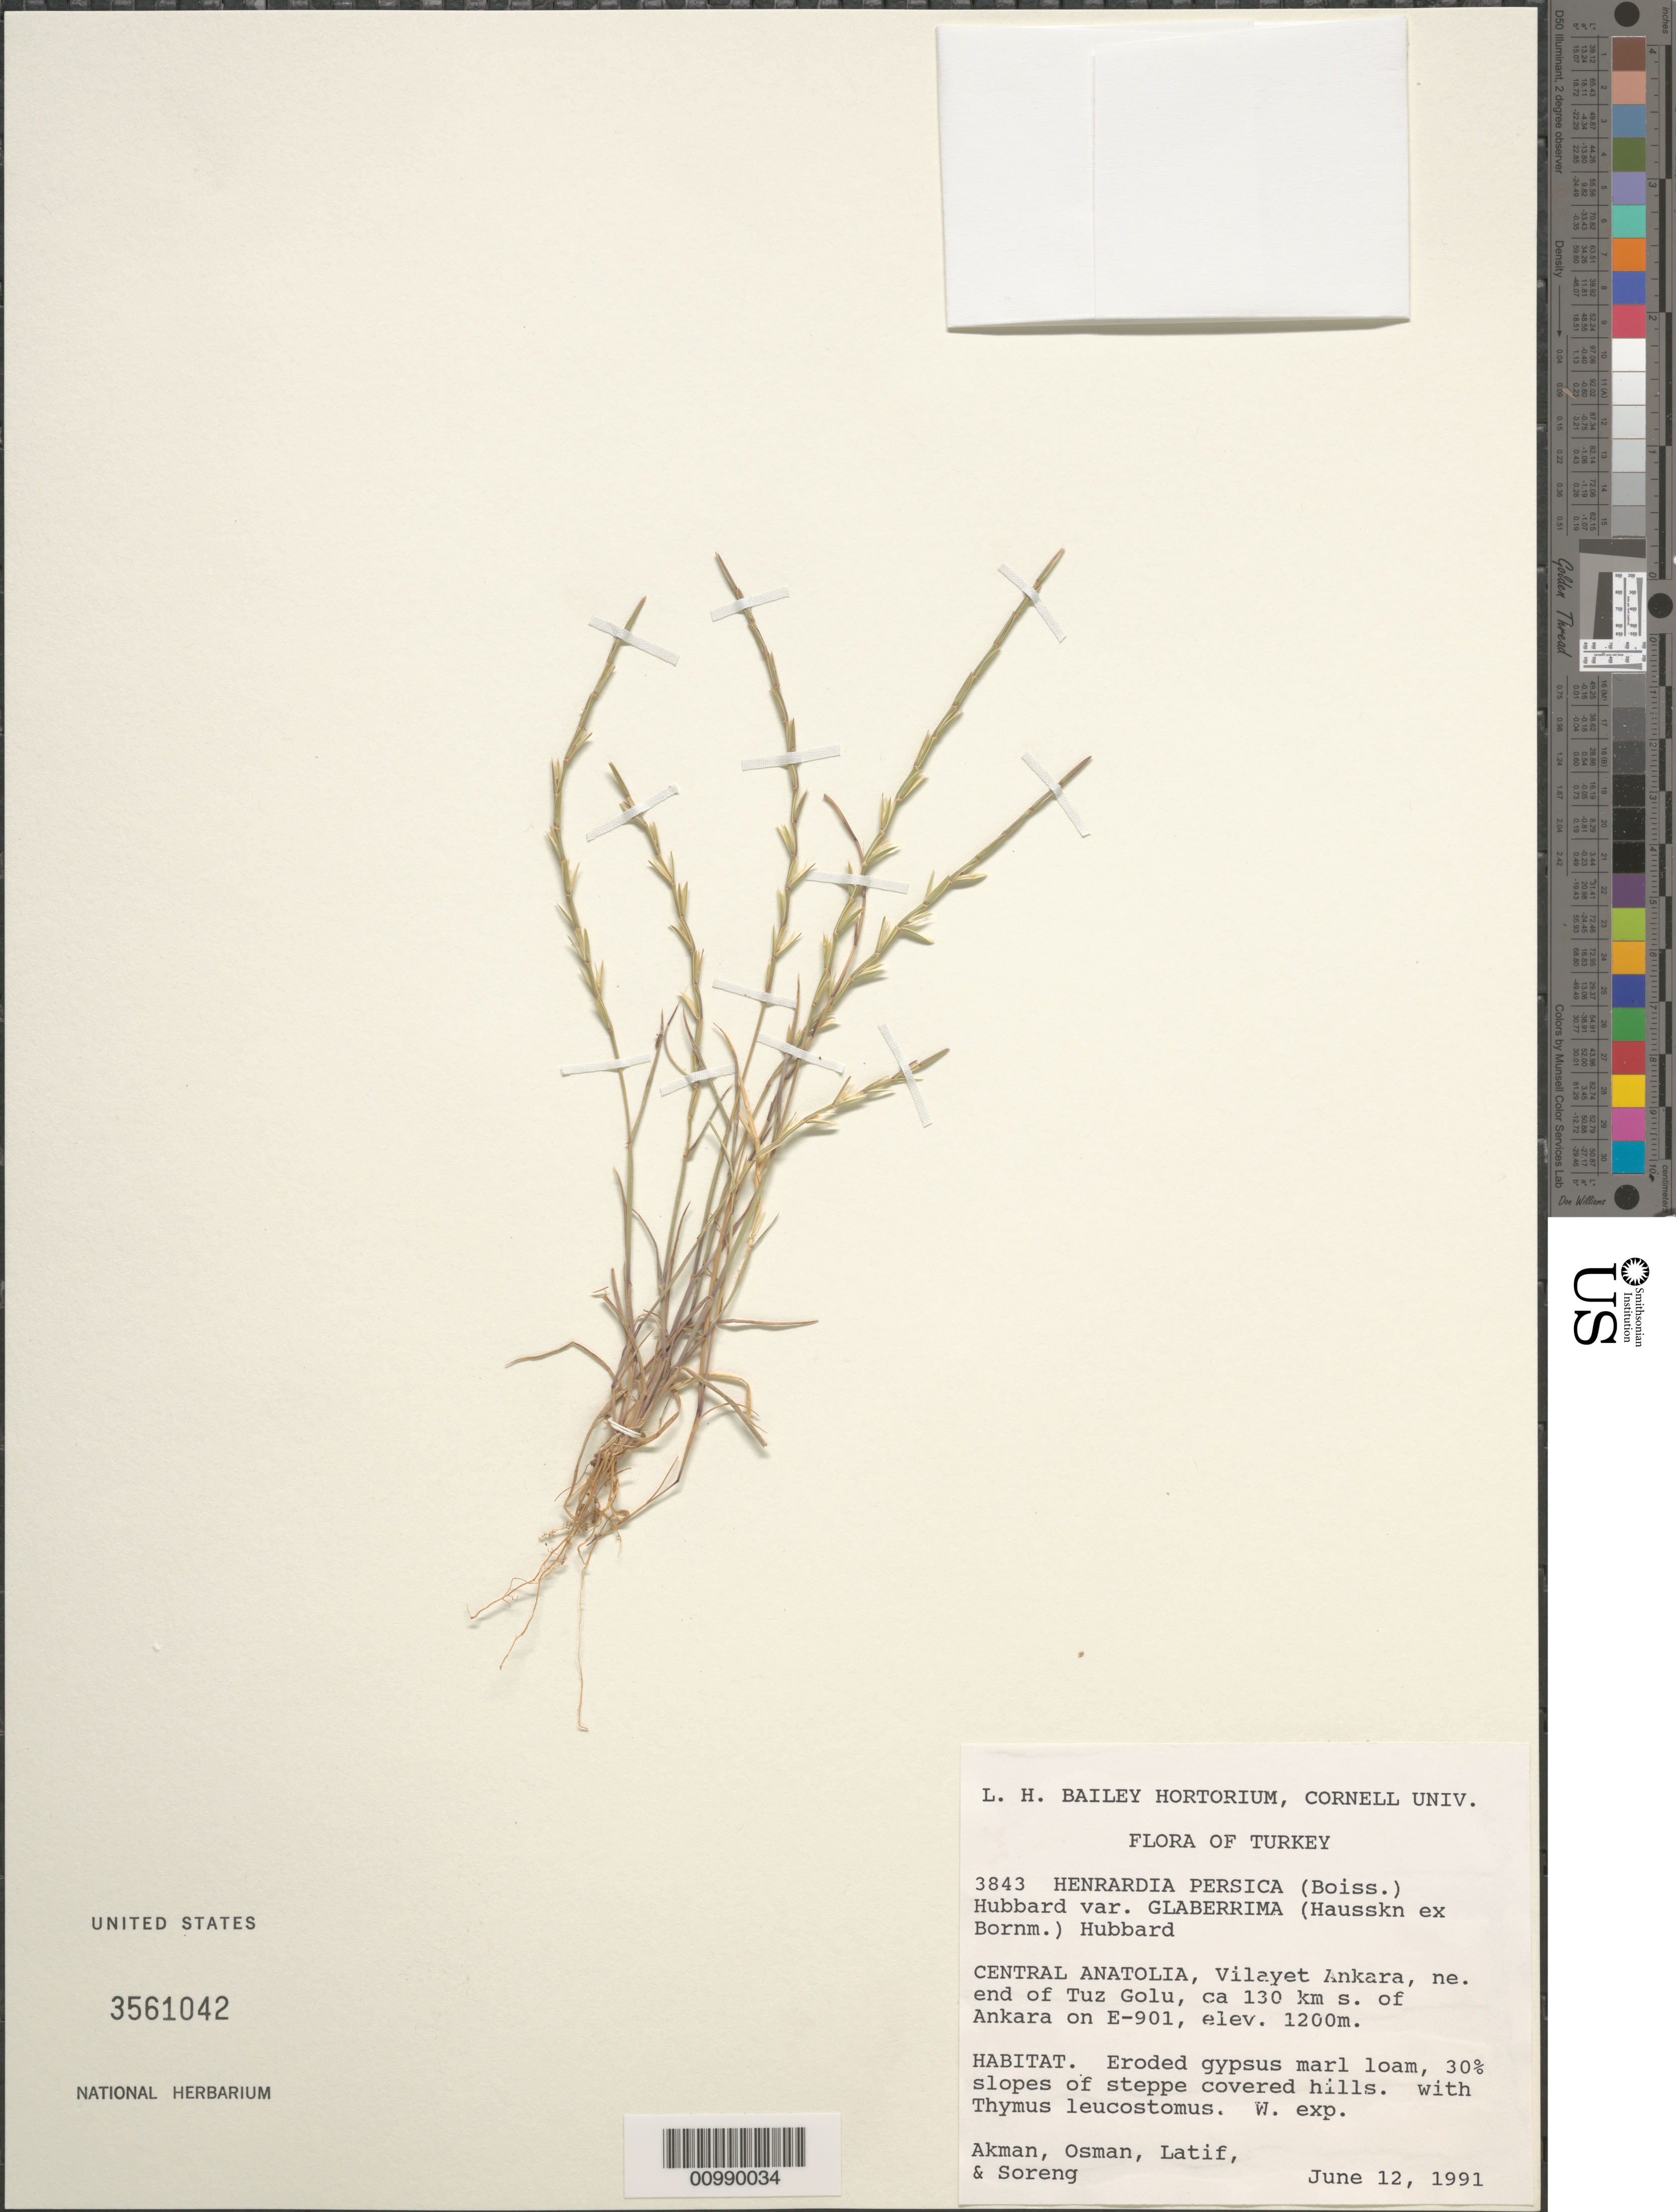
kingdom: Plantae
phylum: Tracheophyta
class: Liliopsida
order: Poales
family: Poaceae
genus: Henrardia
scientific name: Henrardia persica var. glaberrima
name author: (Hausskn. ex Bornm.) C.E. Hubb.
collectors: R. J. Soreng, Y. Akman, O. Ketenoglu & L. Kurt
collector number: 3843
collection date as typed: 12 Jun 1991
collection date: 1991-06-12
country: Turkey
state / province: Ankara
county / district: Sereflikochisar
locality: Vilayet Ankara, ne. end of Tuz Golu, ca 130 km S of Ankara on E-901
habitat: Eroded gypsus marl loam, 30% slopes of steppe covered hills. with Thymus leucostomus. W. exp.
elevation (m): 1200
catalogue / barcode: US 3561042